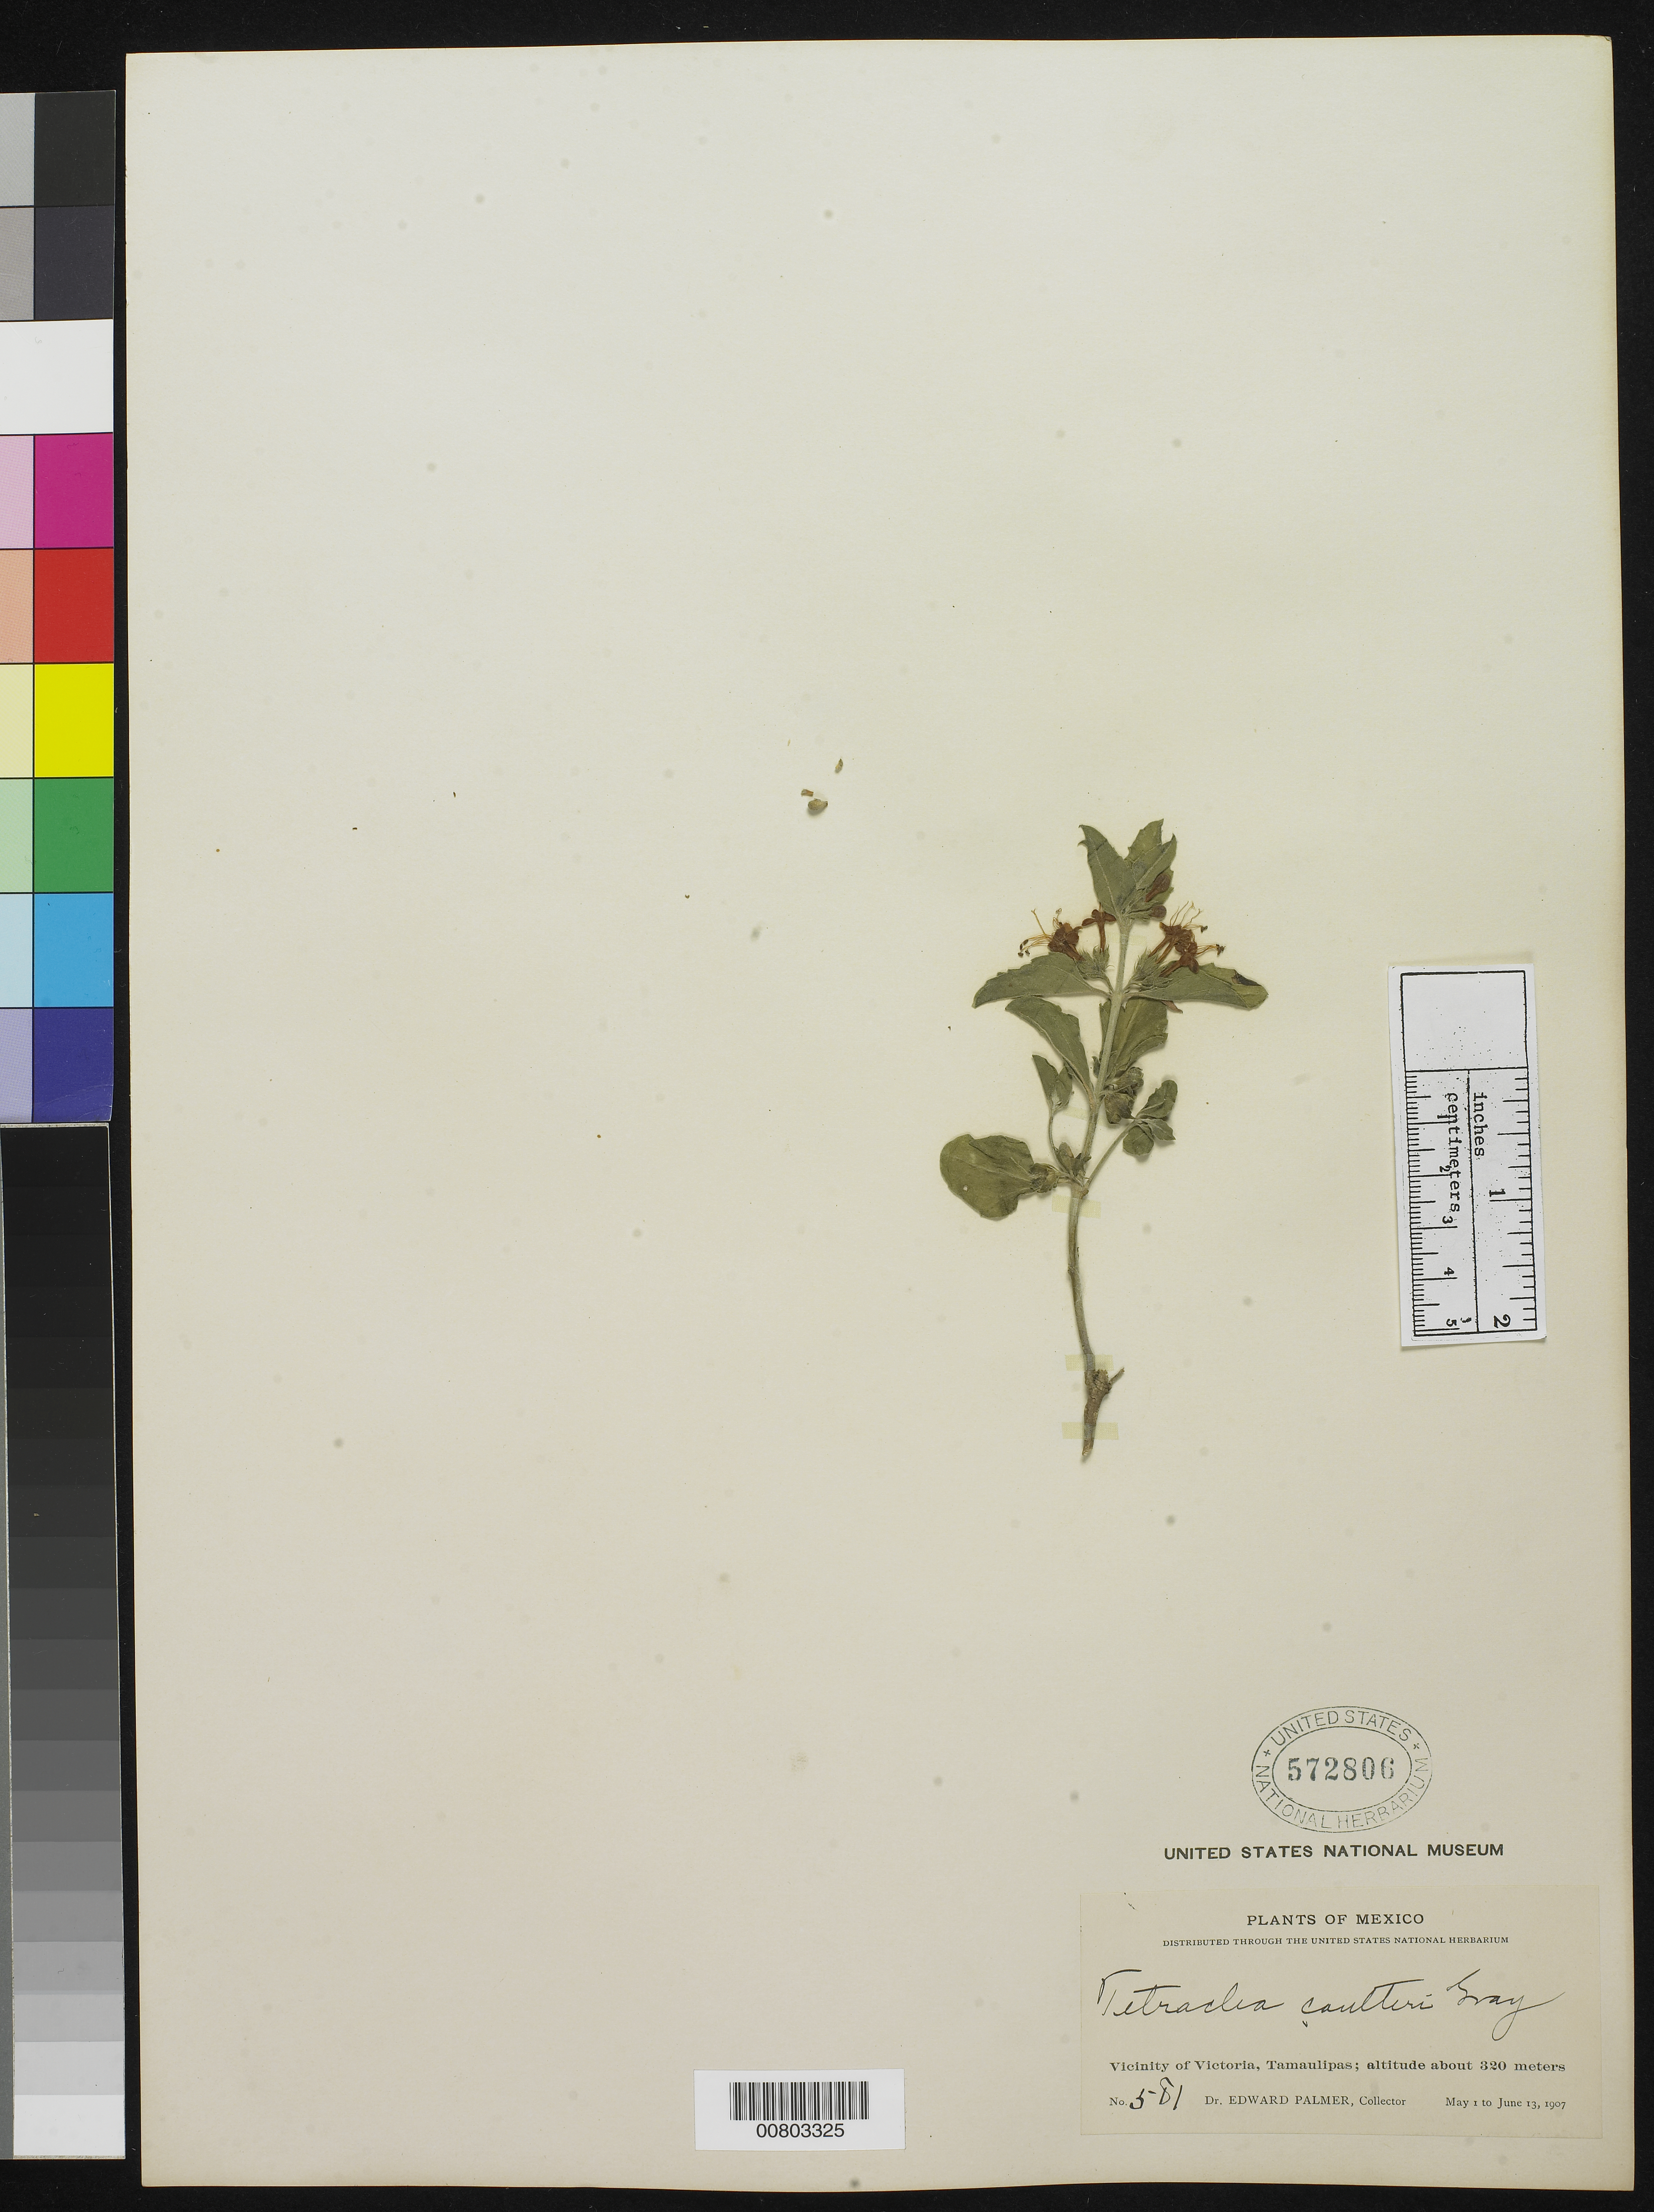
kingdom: Plantae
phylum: Tracheophyta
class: Magnoliopsida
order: Lamiales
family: Lamiaceae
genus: Tetraclea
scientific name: Tetraclea coulteri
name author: A. Gray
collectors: E. Palmer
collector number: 581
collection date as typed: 01 May 1907 to 13 Jun 1907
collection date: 1907-05-01/1907-06-13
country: Mexico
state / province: Tamaulipas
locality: Vicinity of Victoria.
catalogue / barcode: US 572806